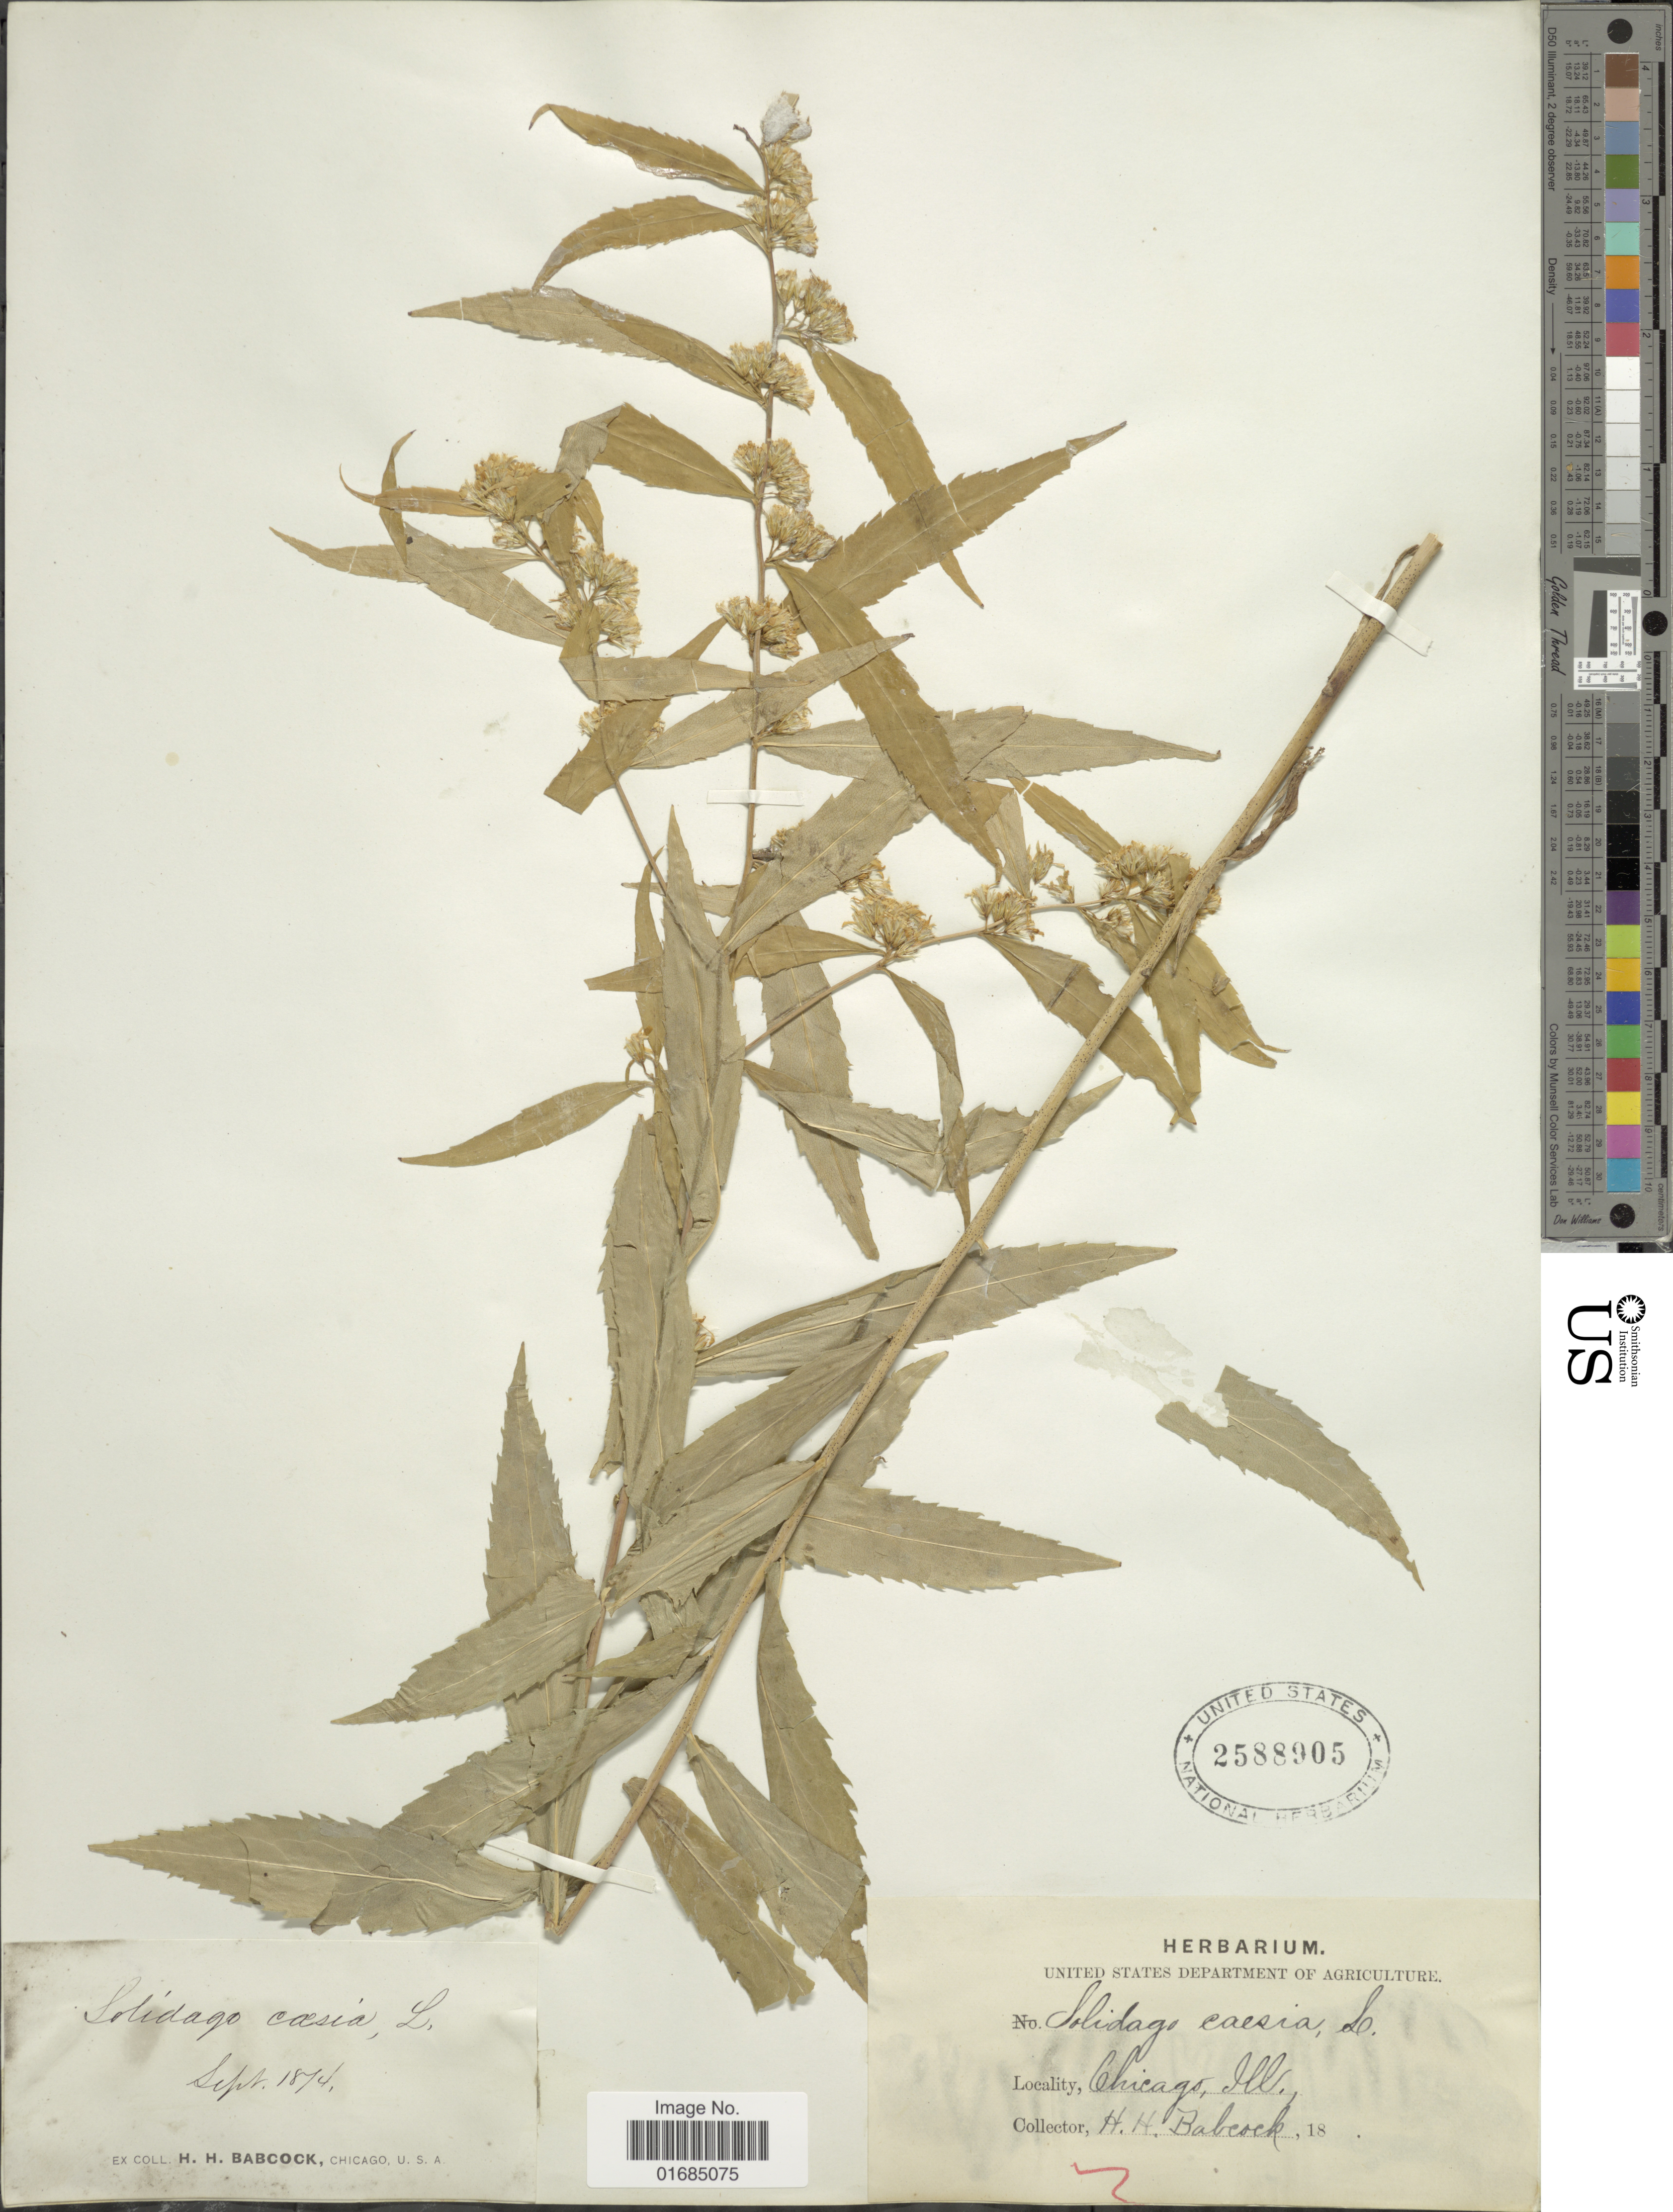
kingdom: Plantae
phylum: Tracheophyta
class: Magnoliopsida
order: Asterales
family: Asteraceae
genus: Solidago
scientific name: Solidago caesia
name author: L.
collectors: H. Babcock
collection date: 1814-09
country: United States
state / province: Illinois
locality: Chicago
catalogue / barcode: US 2588905